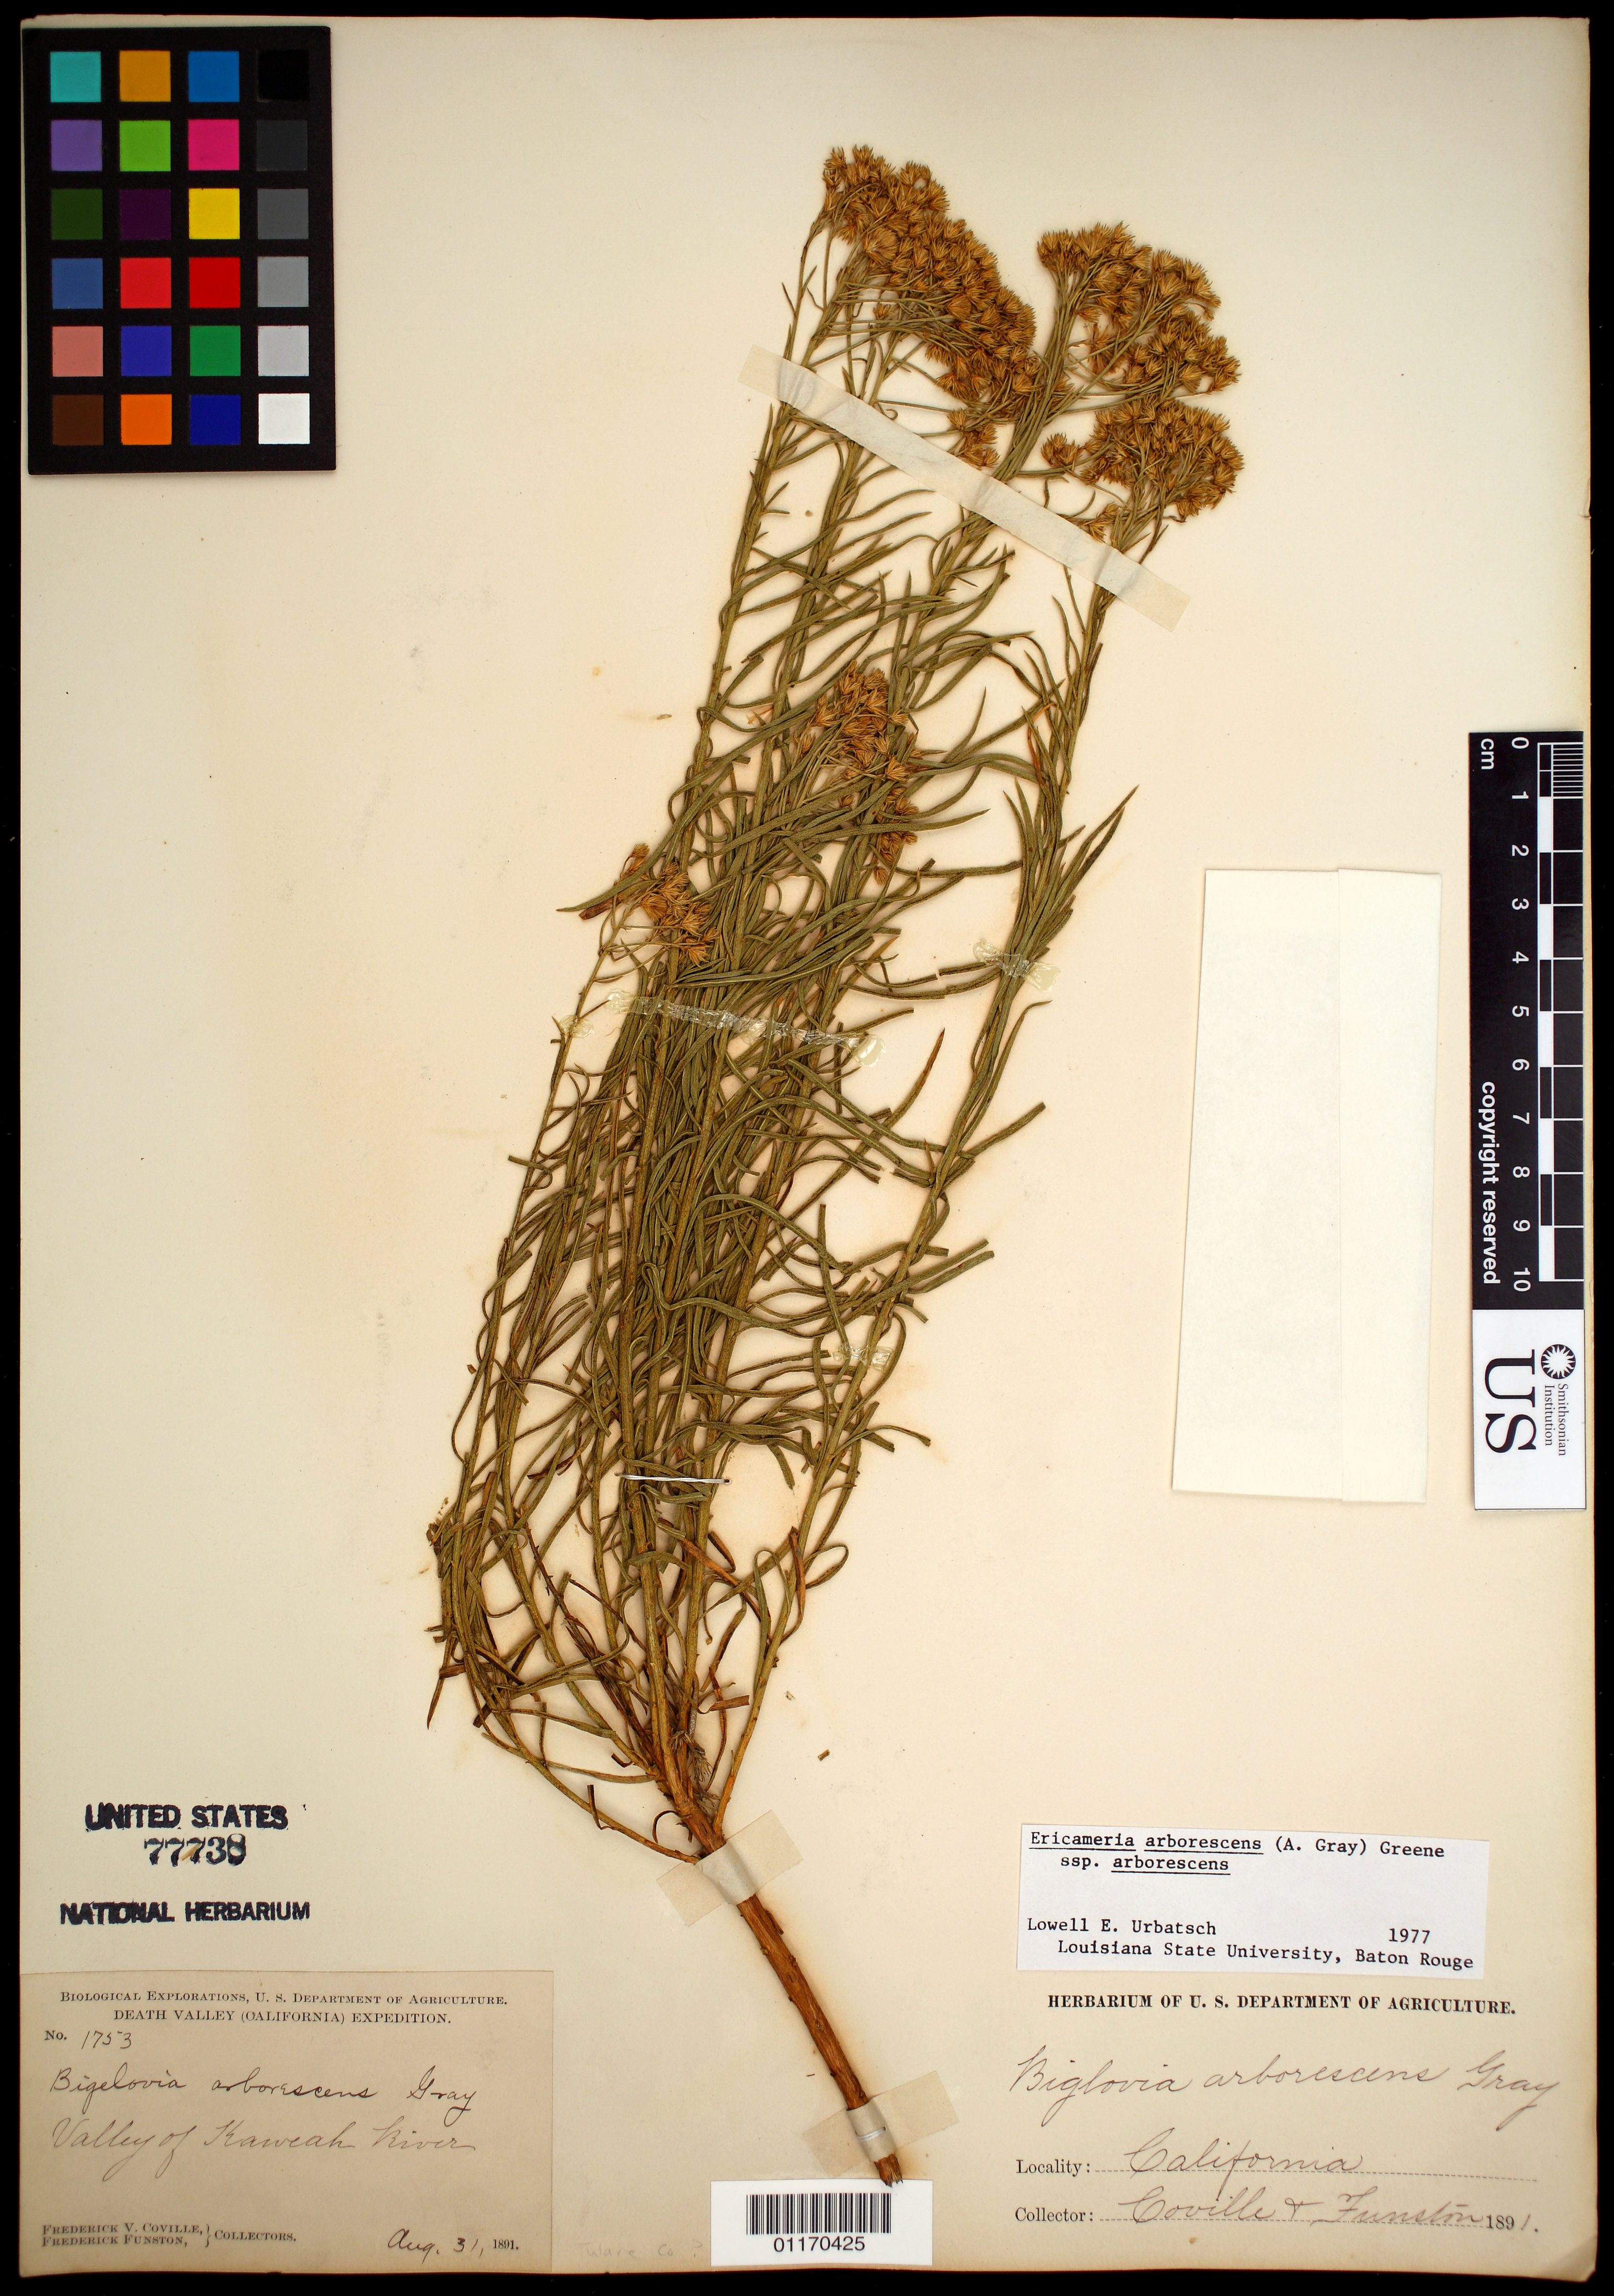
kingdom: Plantae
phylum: Tracheophyta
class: Magnoliopsida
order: Asterales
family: Asteraceae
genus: Ericameria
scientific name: Ericameria arborescens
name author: (A. Gray) Greene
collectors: F. V. Coville & F. Funston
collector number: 1753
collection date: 1891-08-31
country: United States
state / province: California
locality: Valley of Kaweah River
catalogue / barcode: US 77738